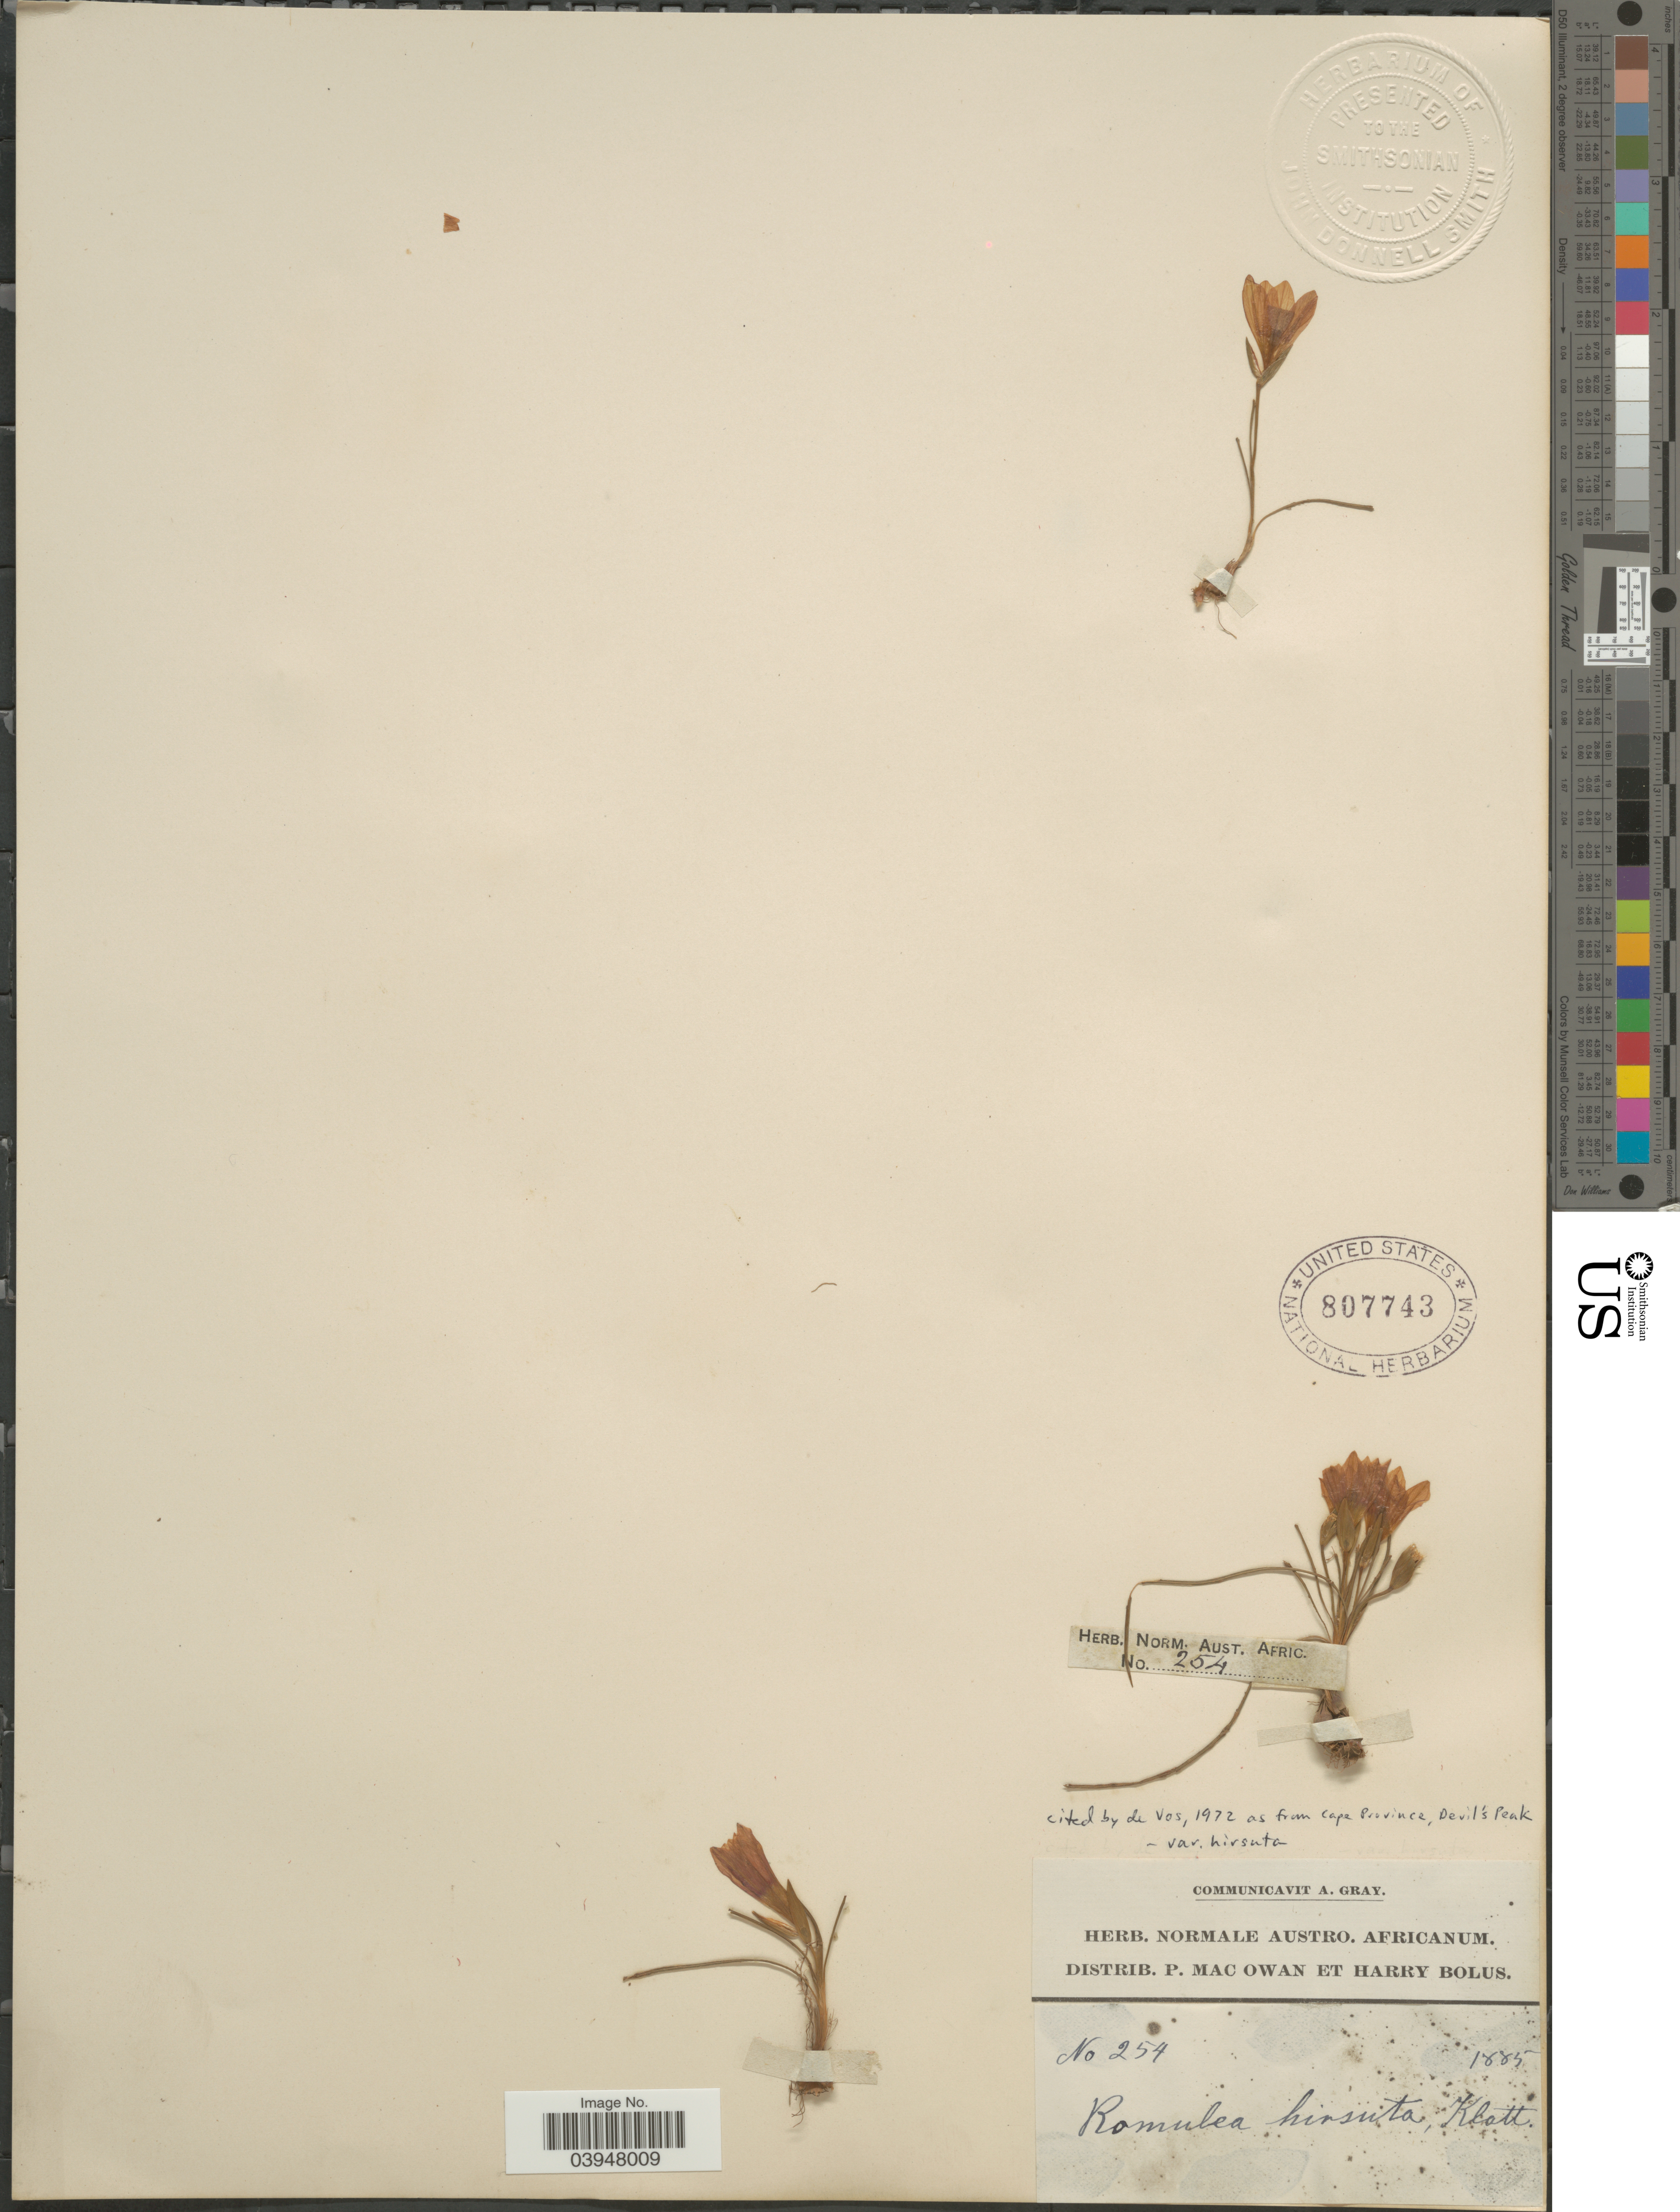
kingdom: Plantae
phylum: Tracheophyta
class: Liliopsida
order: Asparagales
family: Iridaceae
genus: Romulea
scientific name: Romulea hirsuta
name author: (Steud. ex Klatt) Baker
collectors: P. MacOwan & H. Bolus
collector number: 254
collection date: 1885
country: South Africa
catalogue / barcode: US 807743